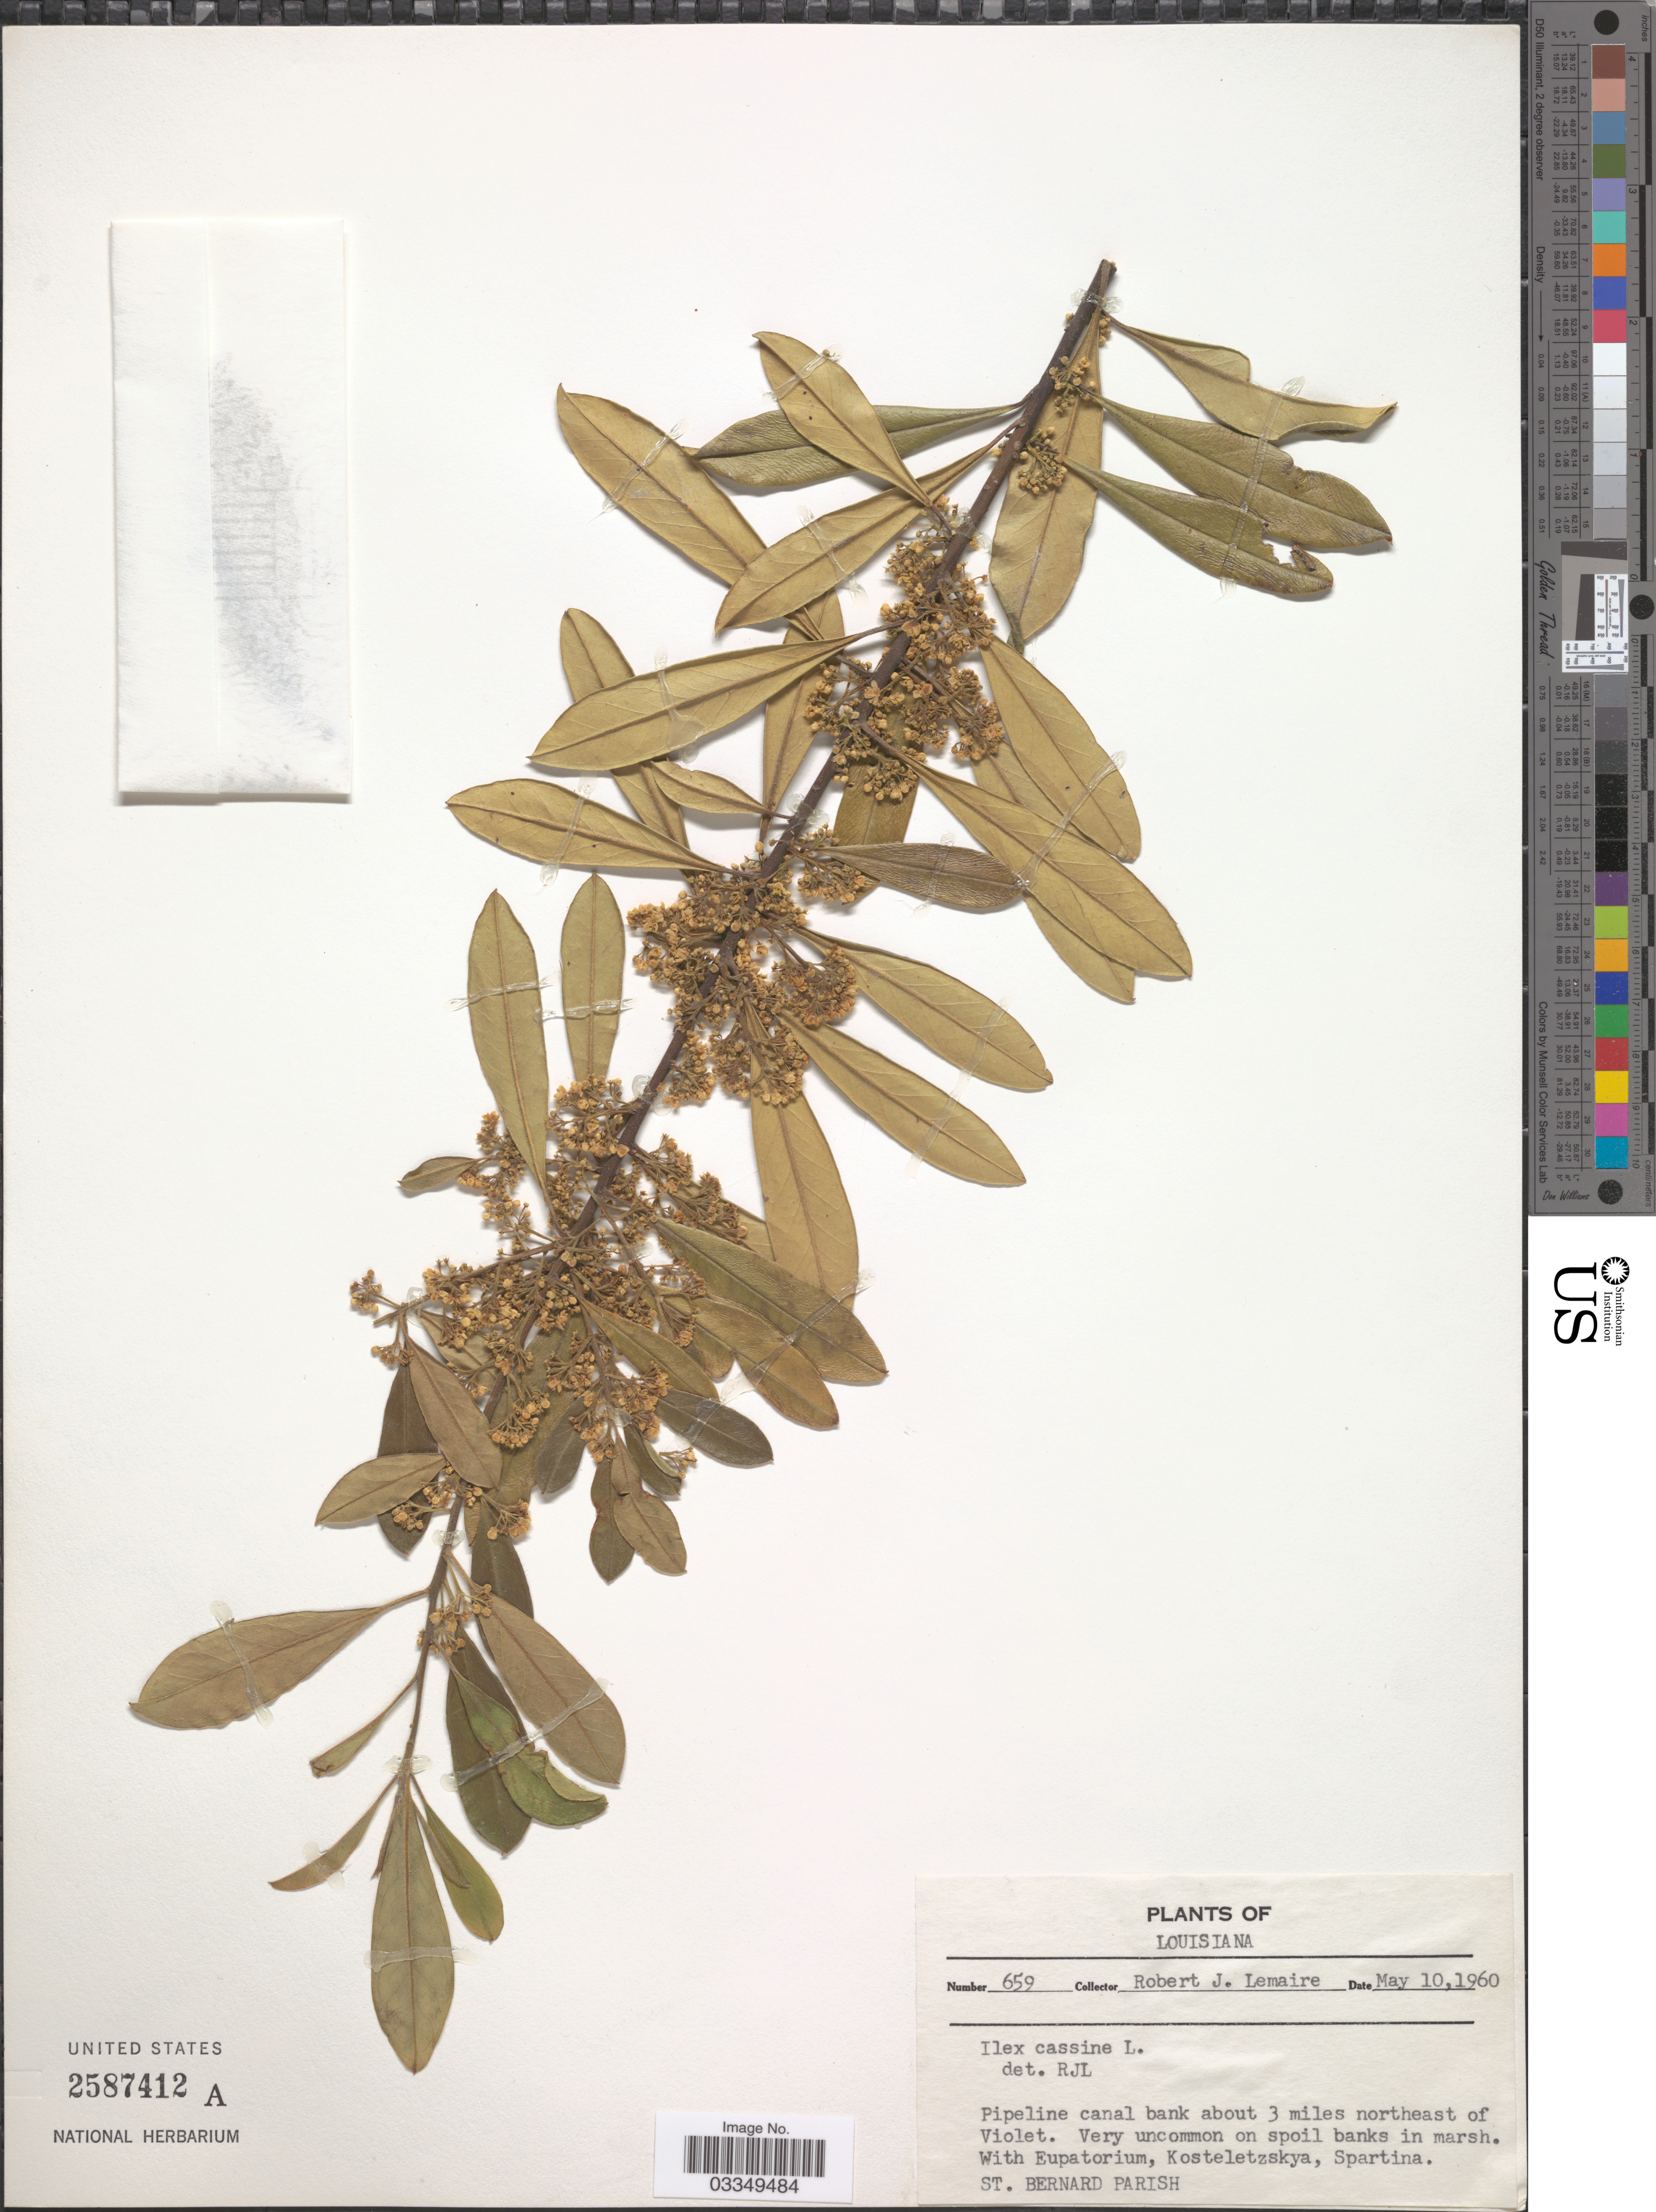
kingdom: Plantae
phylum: Tracheophyta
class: Magnoliopsida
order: Aquifoliales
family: Aquifoliaceae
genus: Ilex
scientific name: Ilex cassine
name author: L.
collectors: R. J. Lemaire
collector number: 659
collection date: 1960-05-10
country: United States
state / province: Louisiana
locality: Pipeline canal bank about 3 miles northeast of Violet. St. Bernard Parish.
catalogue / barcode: US 2587412A